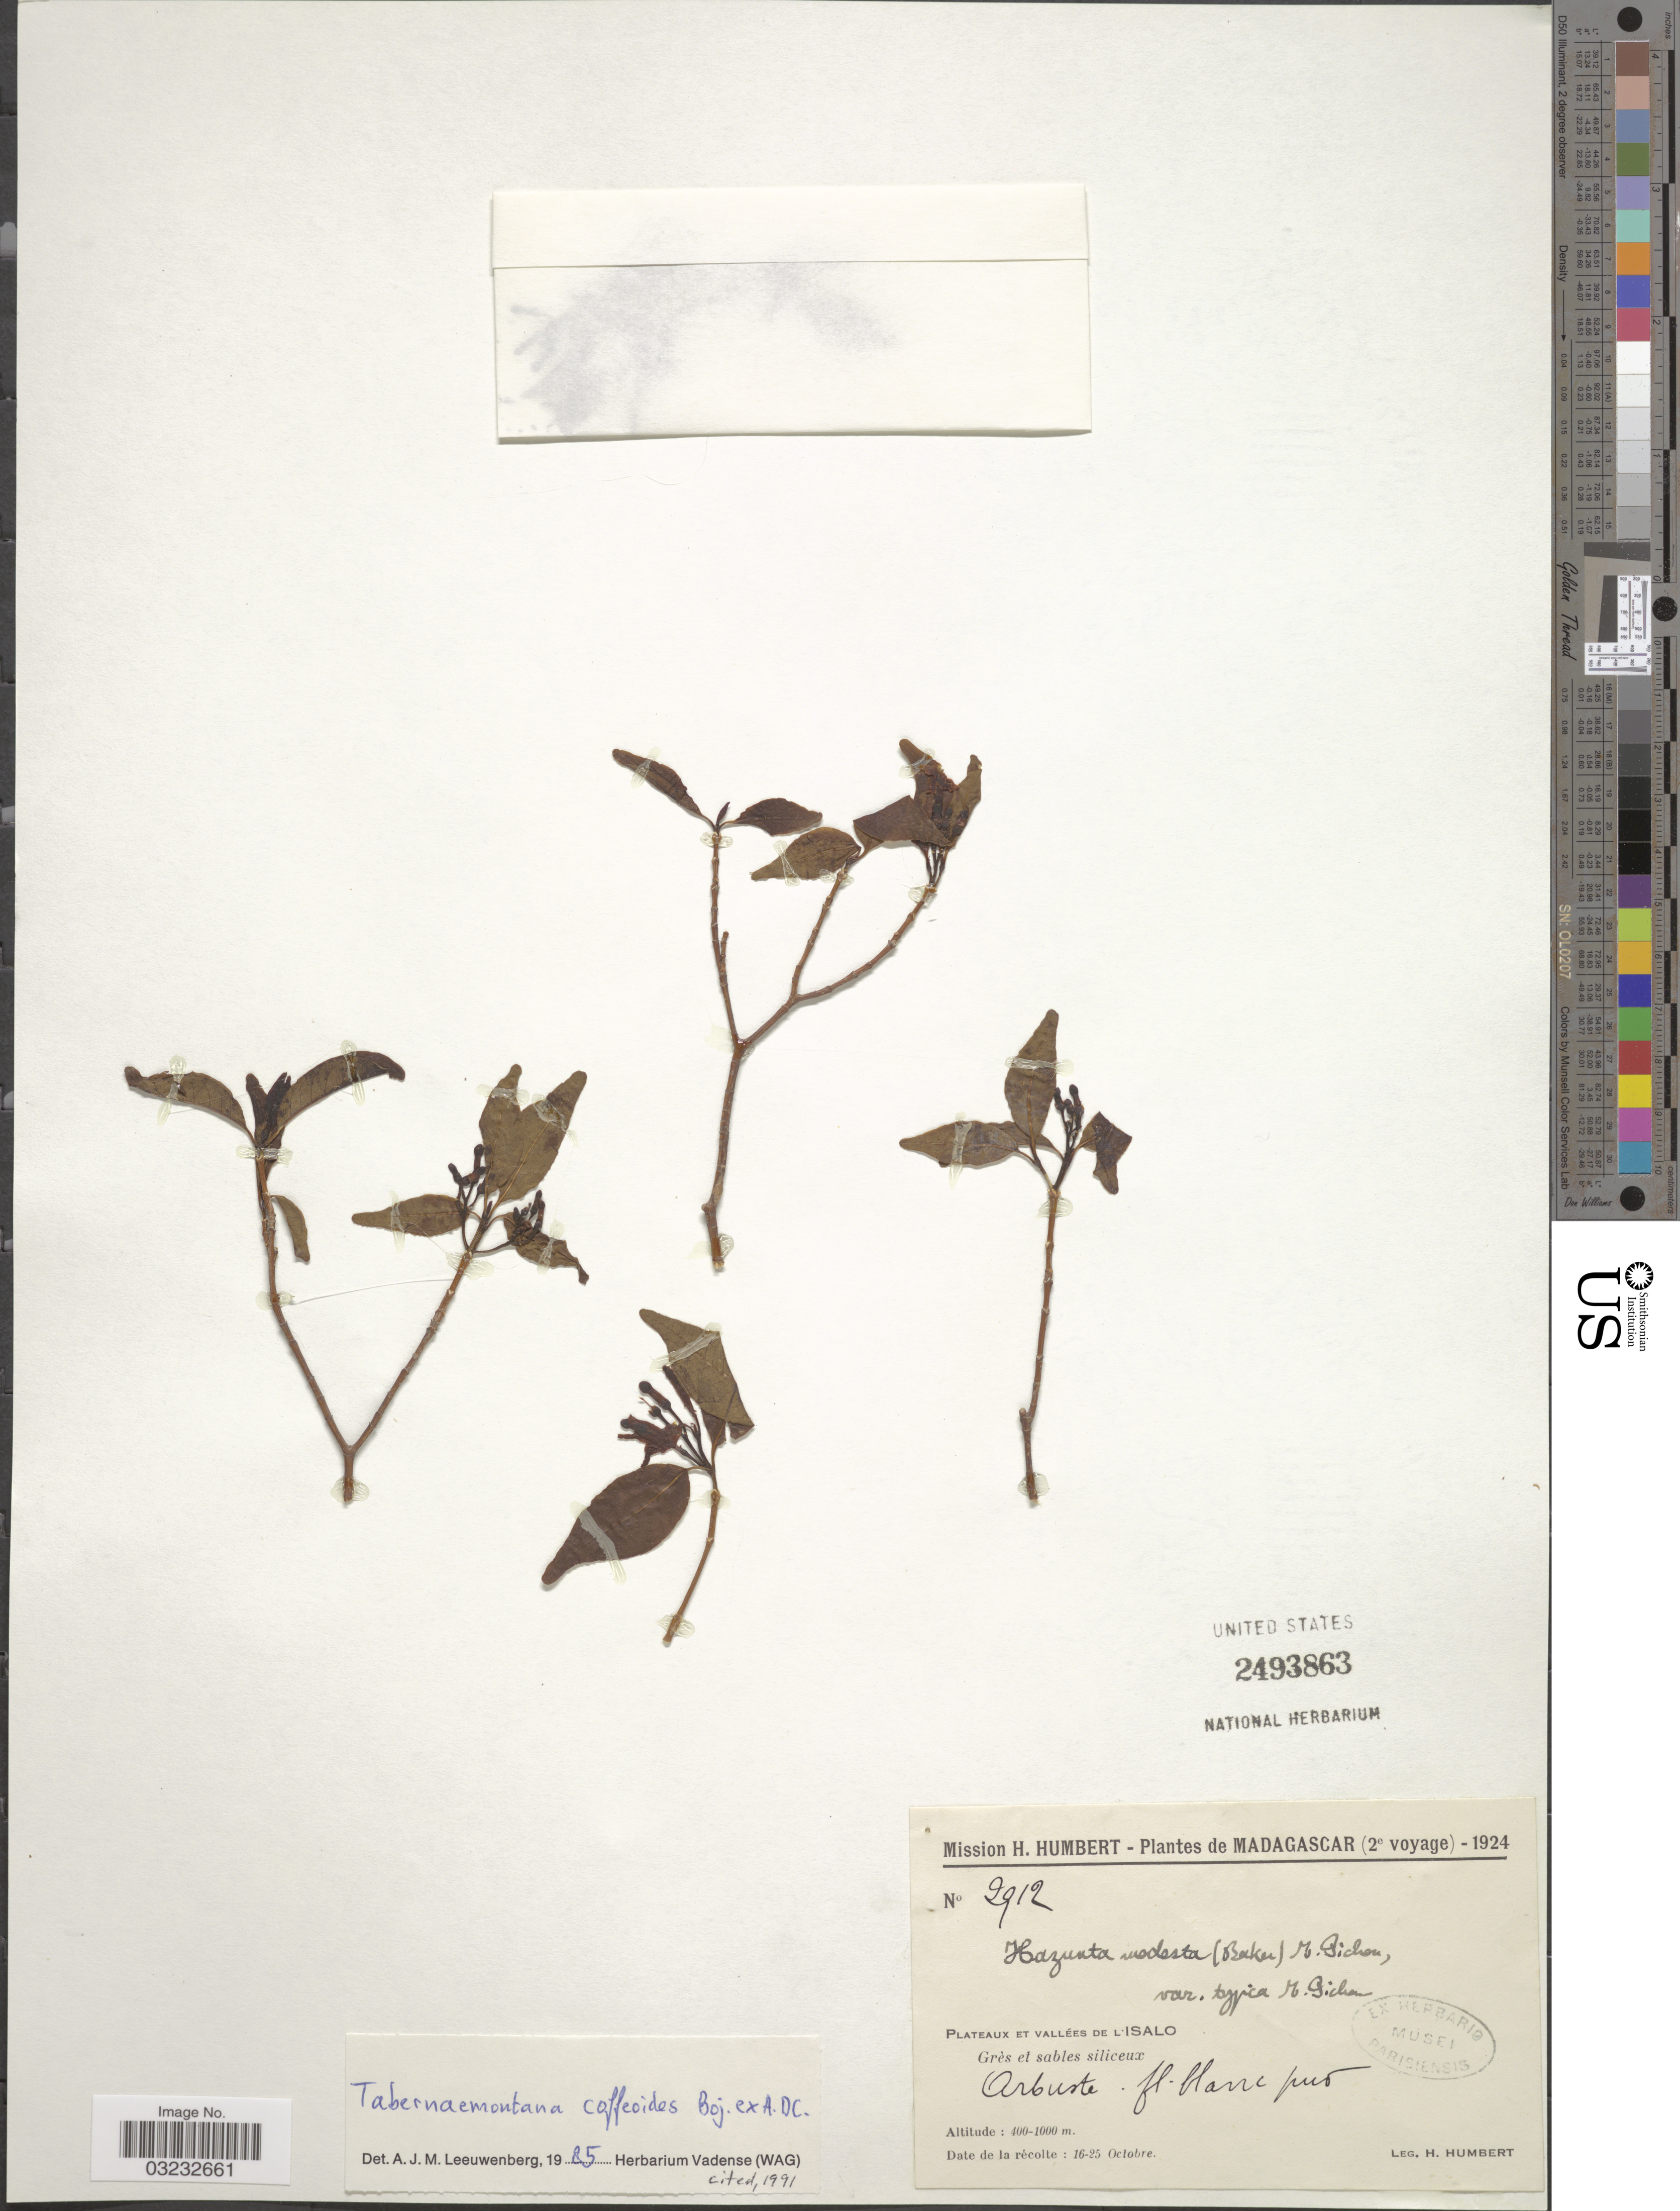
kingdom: Plantae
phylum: Tracheophyta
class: Magnoliopsida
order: Gentianales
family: Apocynaceae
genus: Tabernaemontana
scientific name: Tabernaemontana coffeoides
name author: Bojer ex A. DC.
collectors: H. Humbert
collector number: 2912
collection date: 1924-10-16/1924-10-25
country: Madagascar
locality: Plateaux et vallées de l'Isalo.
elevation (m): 400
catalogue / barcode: US 2493863